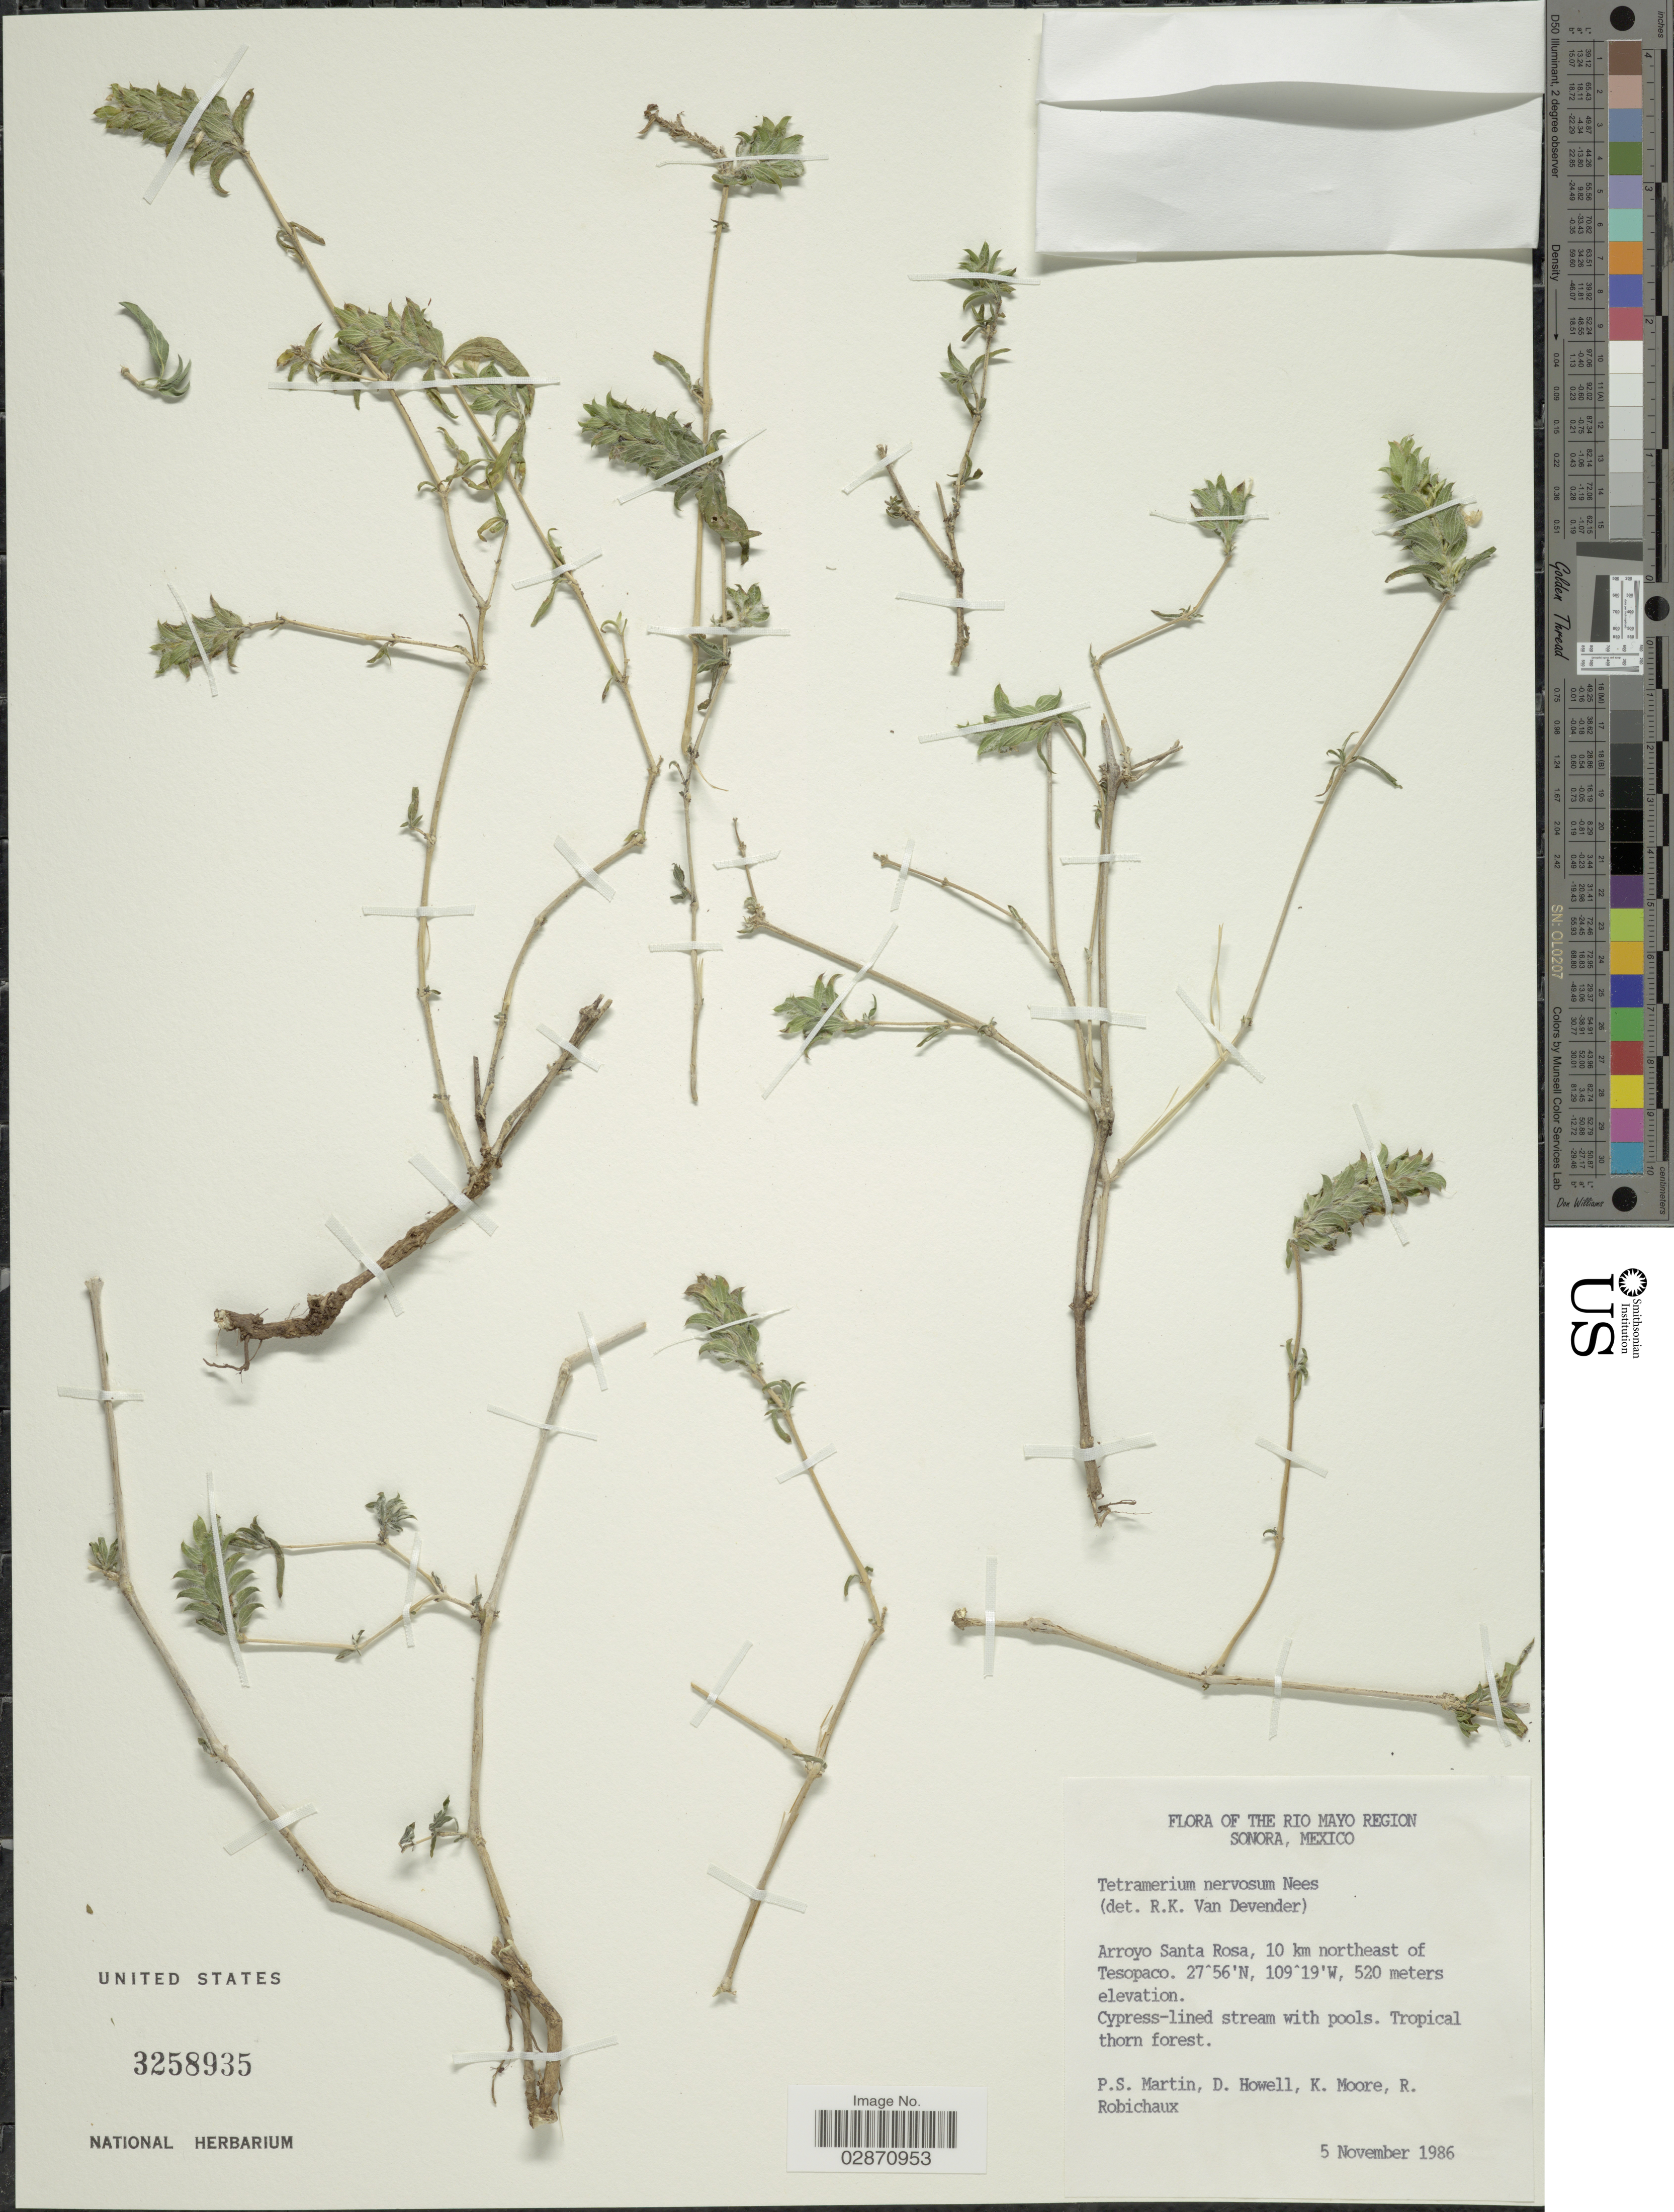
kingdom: Plantae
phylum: Tracheophyta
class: Magnoliopsida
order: Lamiales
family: Acanthaceae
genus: Tetramerium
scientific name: Tetramerium nervosum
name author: Nees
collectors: P. S. Martin, D. H. Howell, K. Moore & R. Robichaux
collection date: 1986-11-05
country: Mexico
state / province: Sonora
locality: The Rio Mayo Region, Arroyo Santa Rosa, 10 km northeast of Tesopaco.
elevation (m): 520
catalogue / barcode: US 3258935